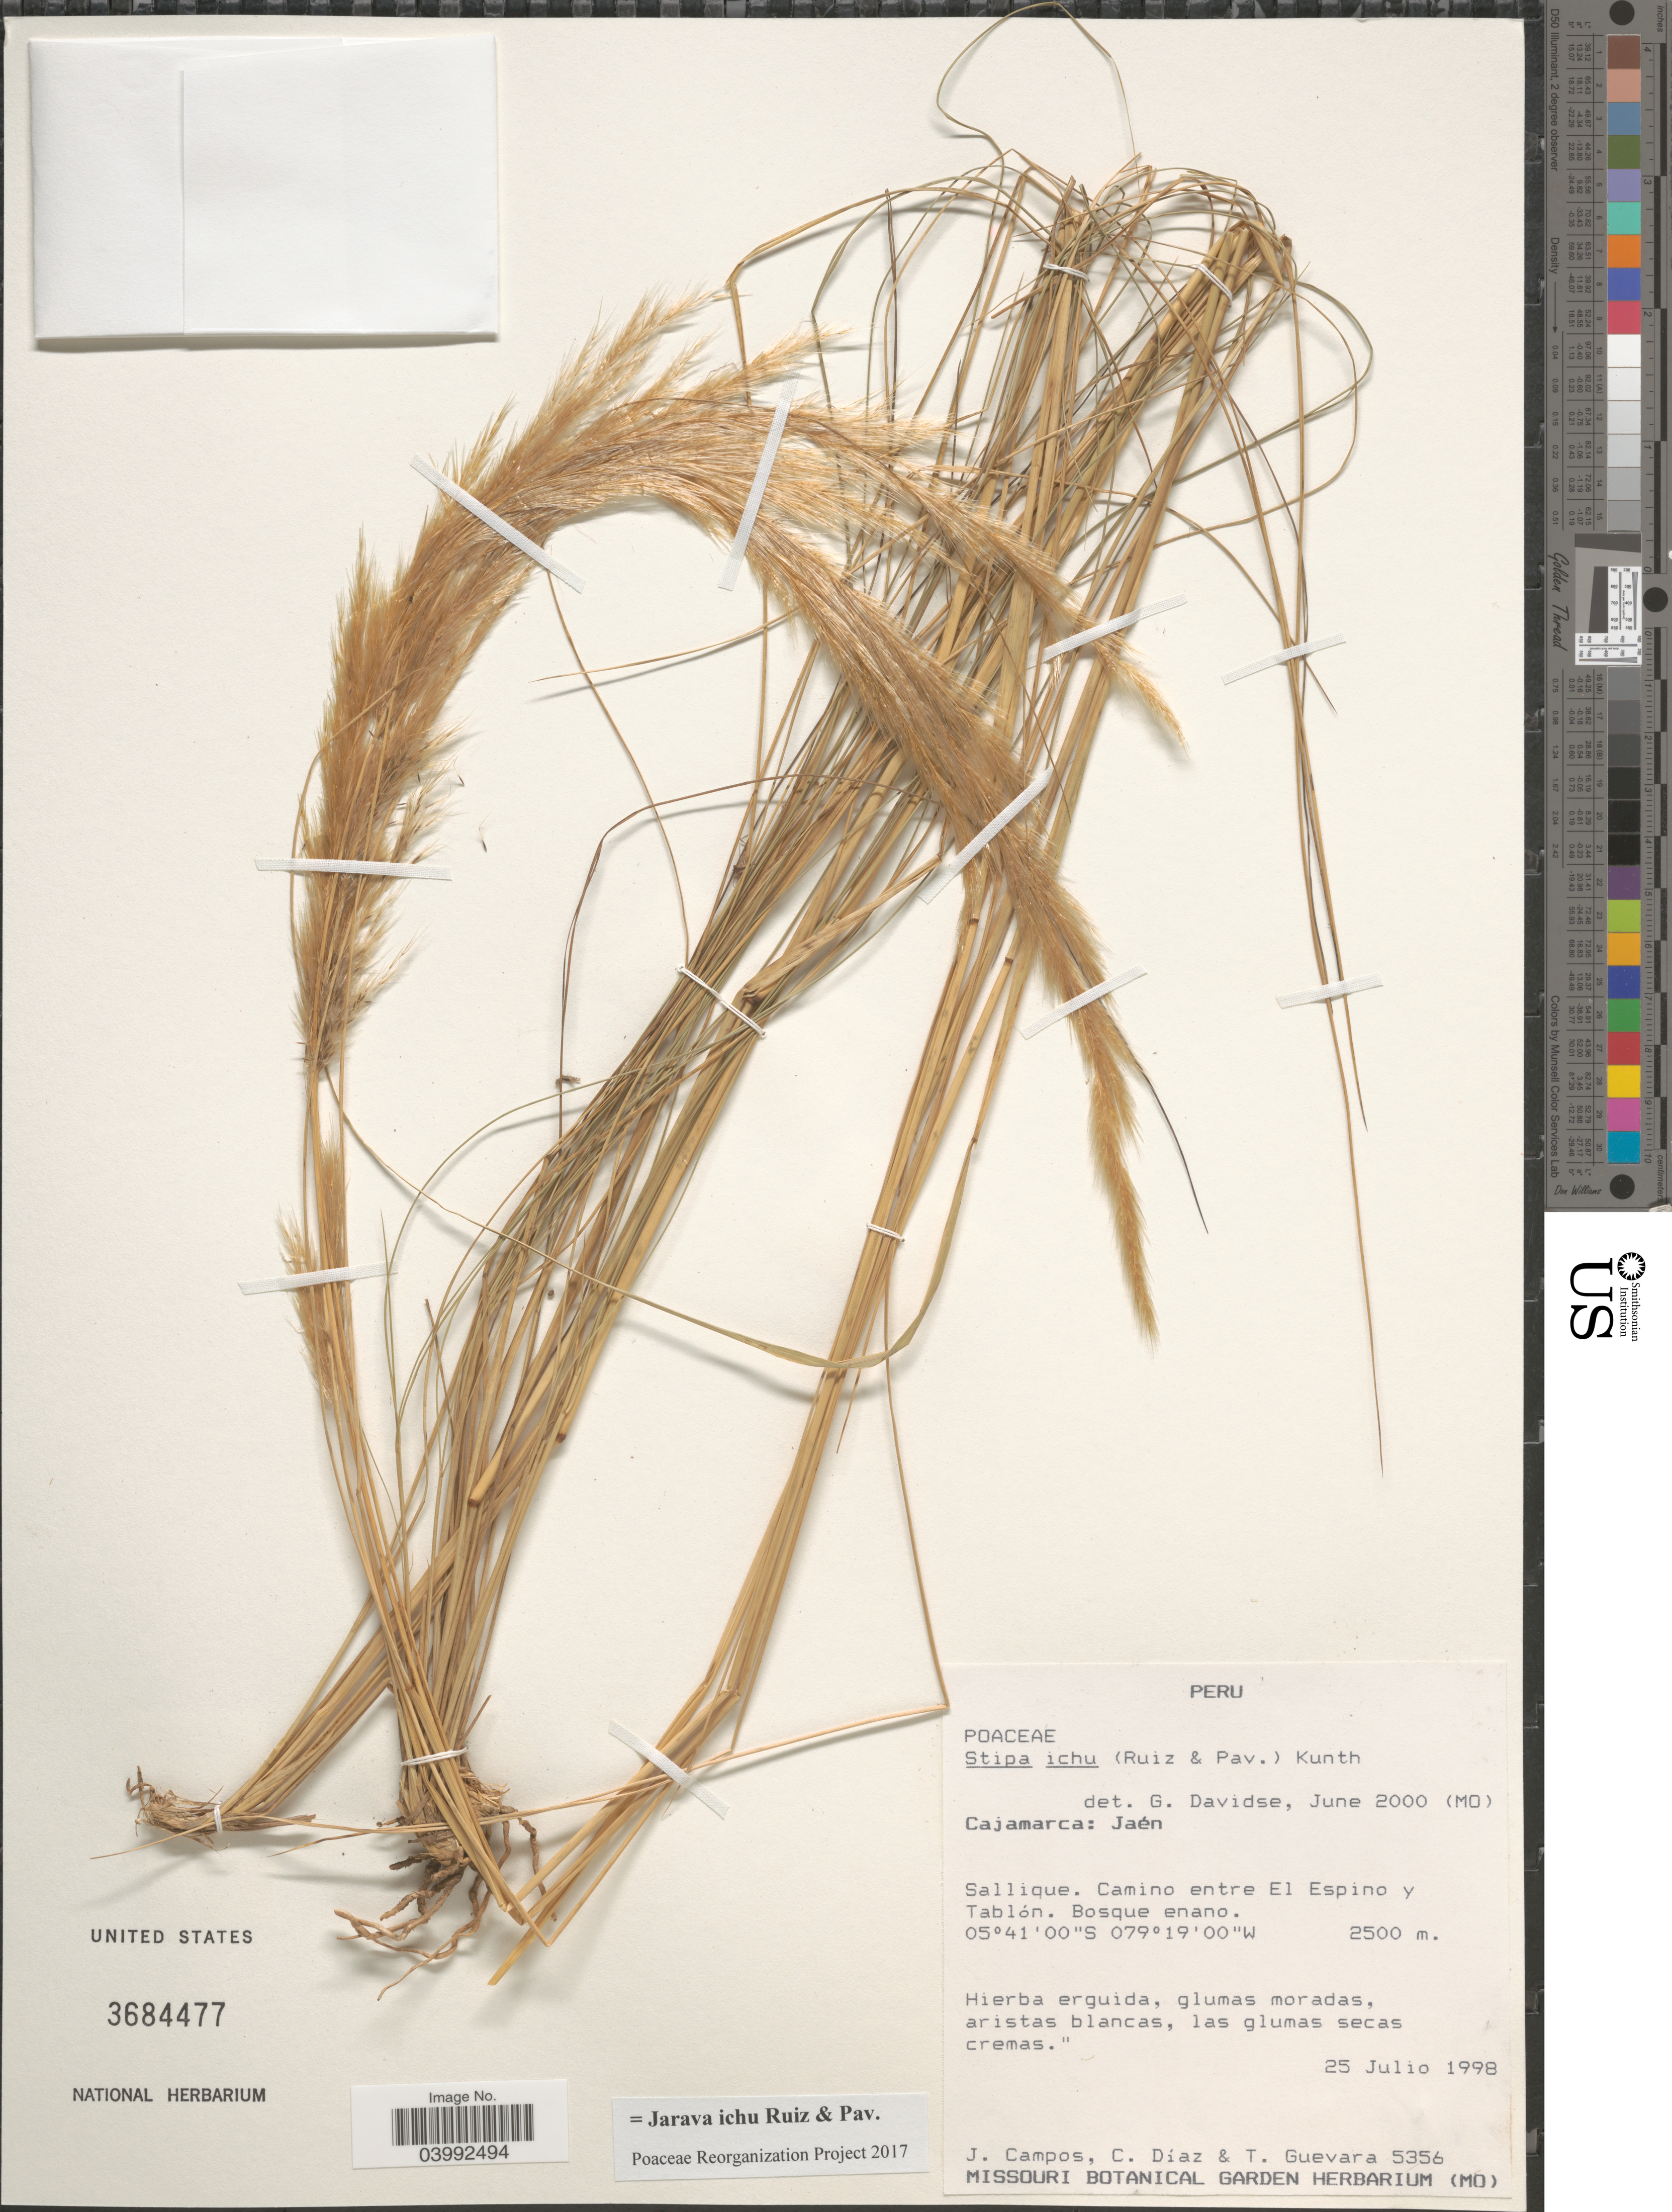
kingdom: Plantae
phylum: Tracheophyta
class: Liliopsida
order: Poales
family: Poaceae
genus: Jarava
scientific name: Jarava ichu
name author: Ruiz & Pav.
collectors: J. Campos, C. Díaz & T. Guevara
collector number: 5356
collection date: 1998-07-25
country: Peru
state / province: Cajamarca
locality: Jaén. Sallique. Camino entre El Espino y Tablón.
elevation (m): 2500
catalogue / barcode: US 3684477